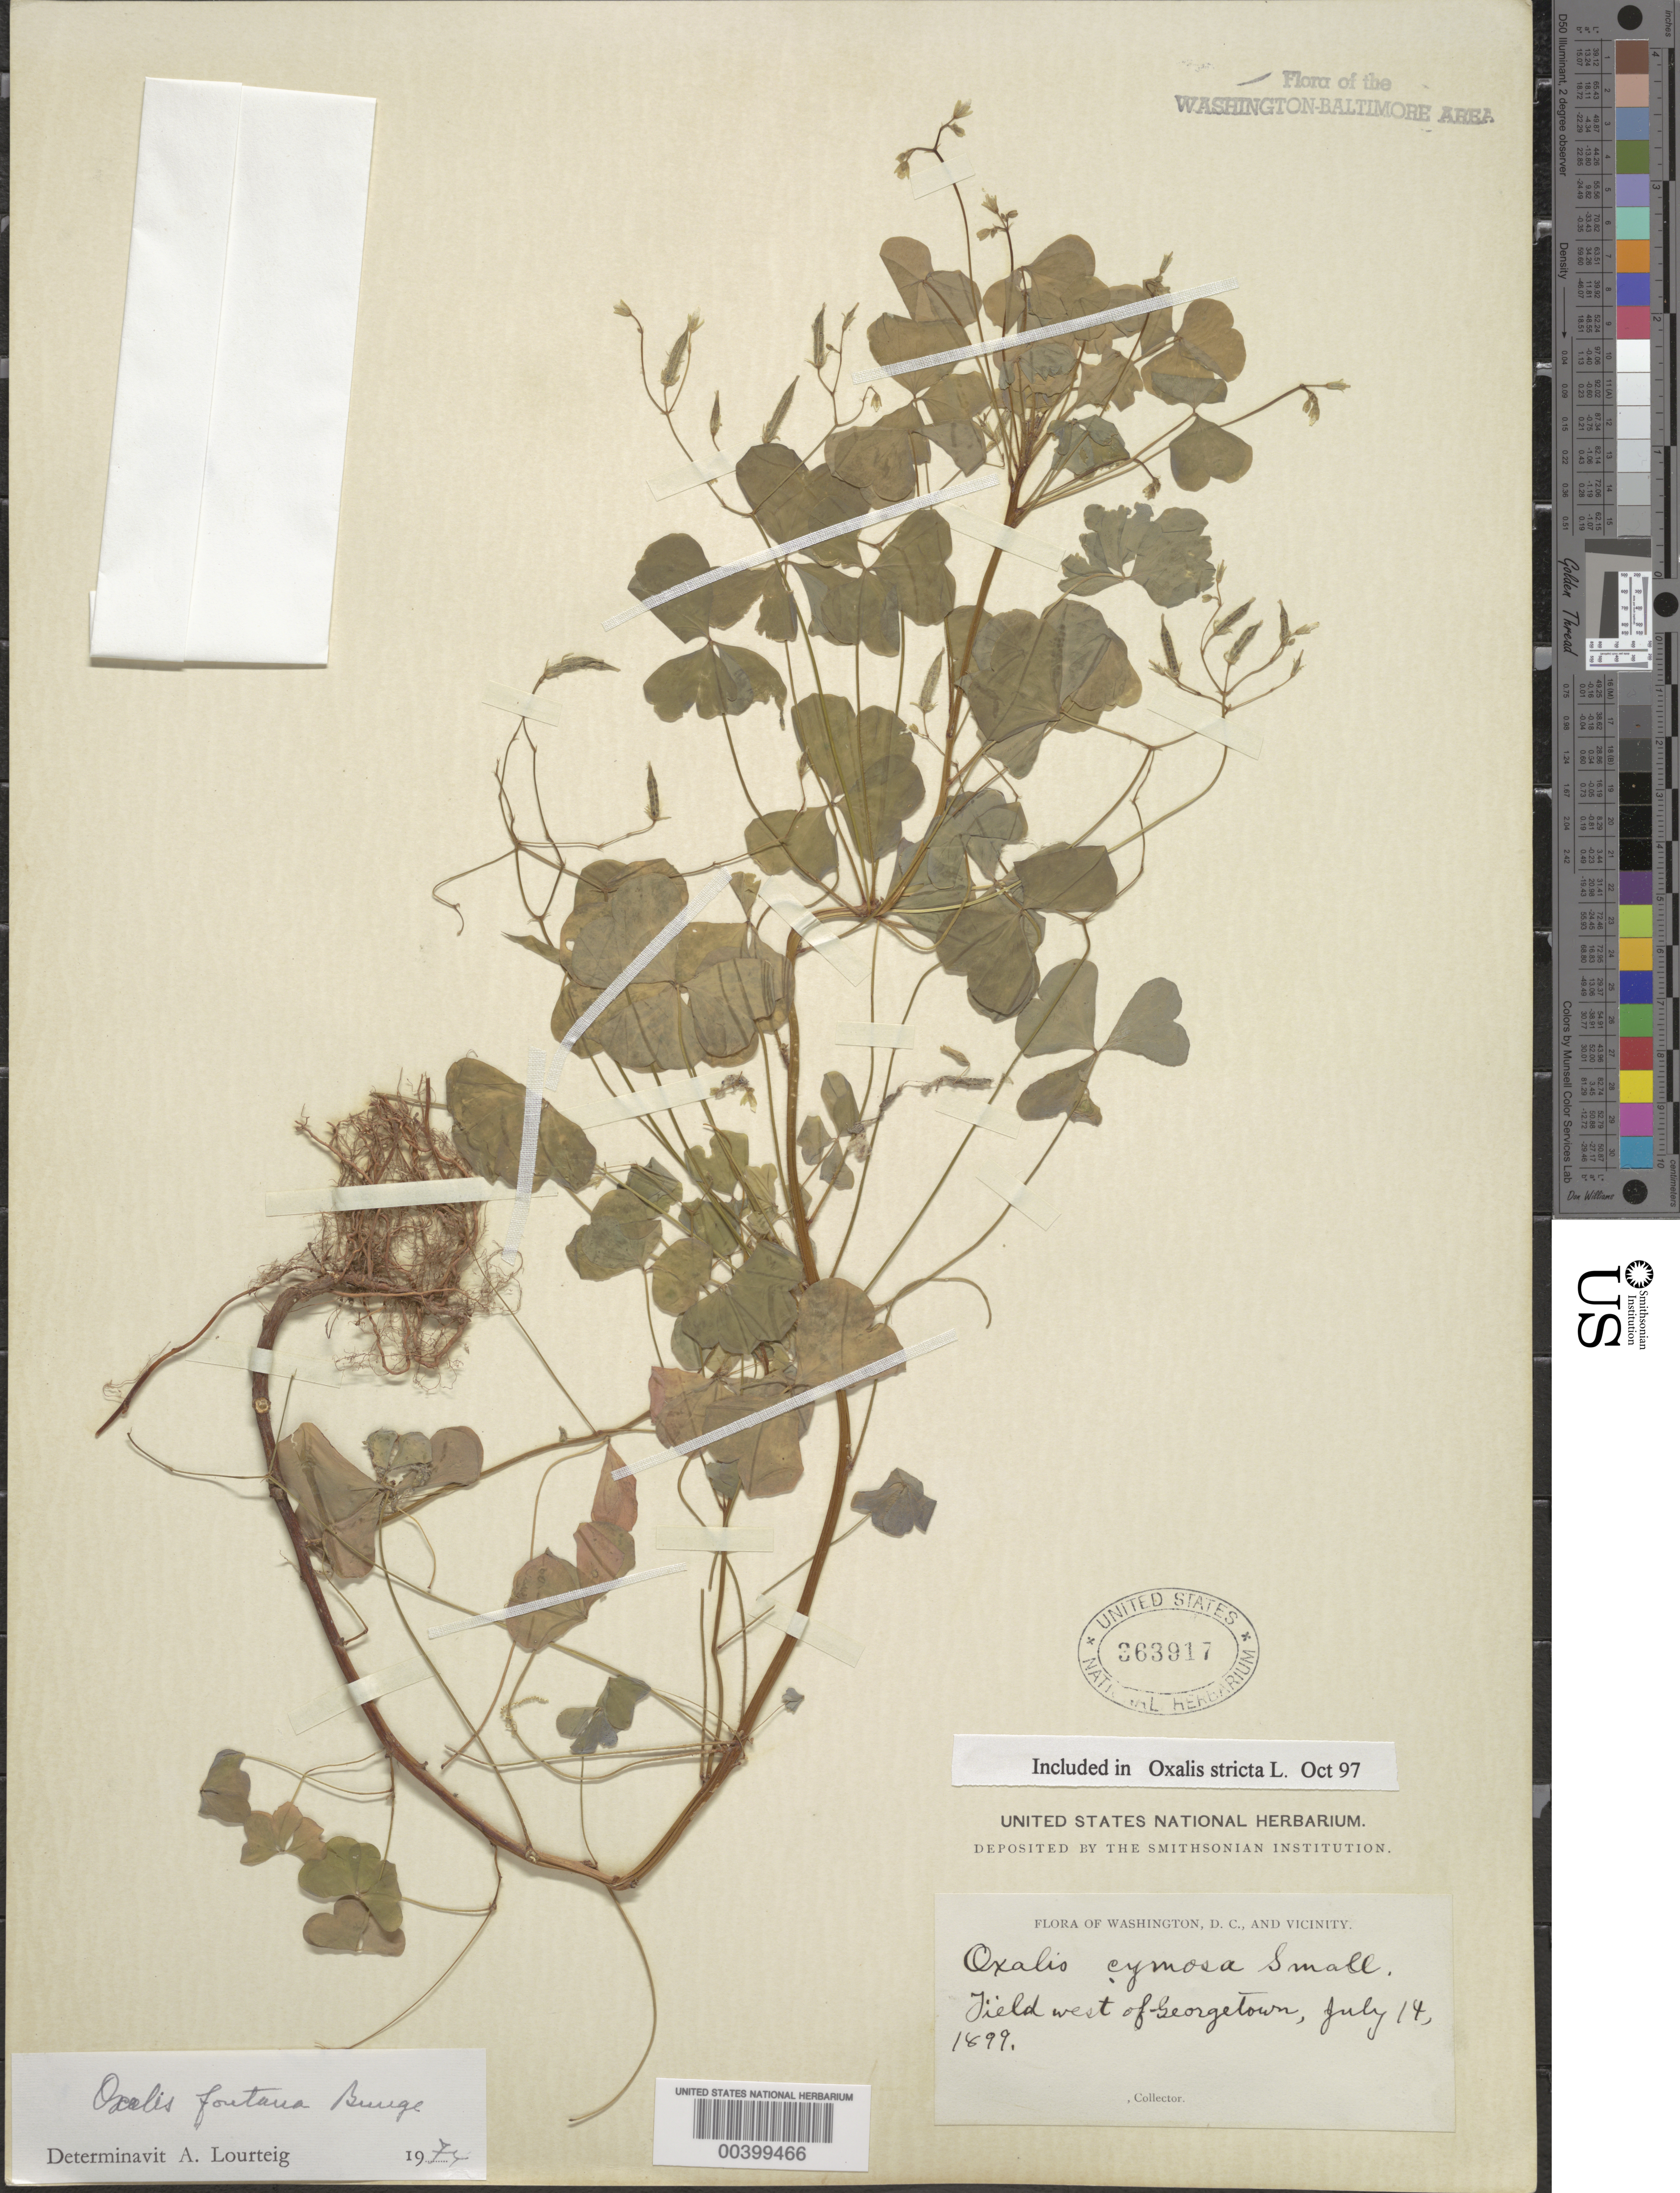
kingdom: Plantae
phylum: Tracheophyta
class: Magnoliopsida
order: Oxalidales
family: Oxalidaceae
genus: Oxalis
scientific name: Oxalis stricta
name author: L.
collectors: E. Steele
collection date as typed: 14 Jul 1899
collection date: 1899-07-14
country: United States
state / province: District of Columbia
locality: West of Georgetown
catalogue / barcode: US 363917